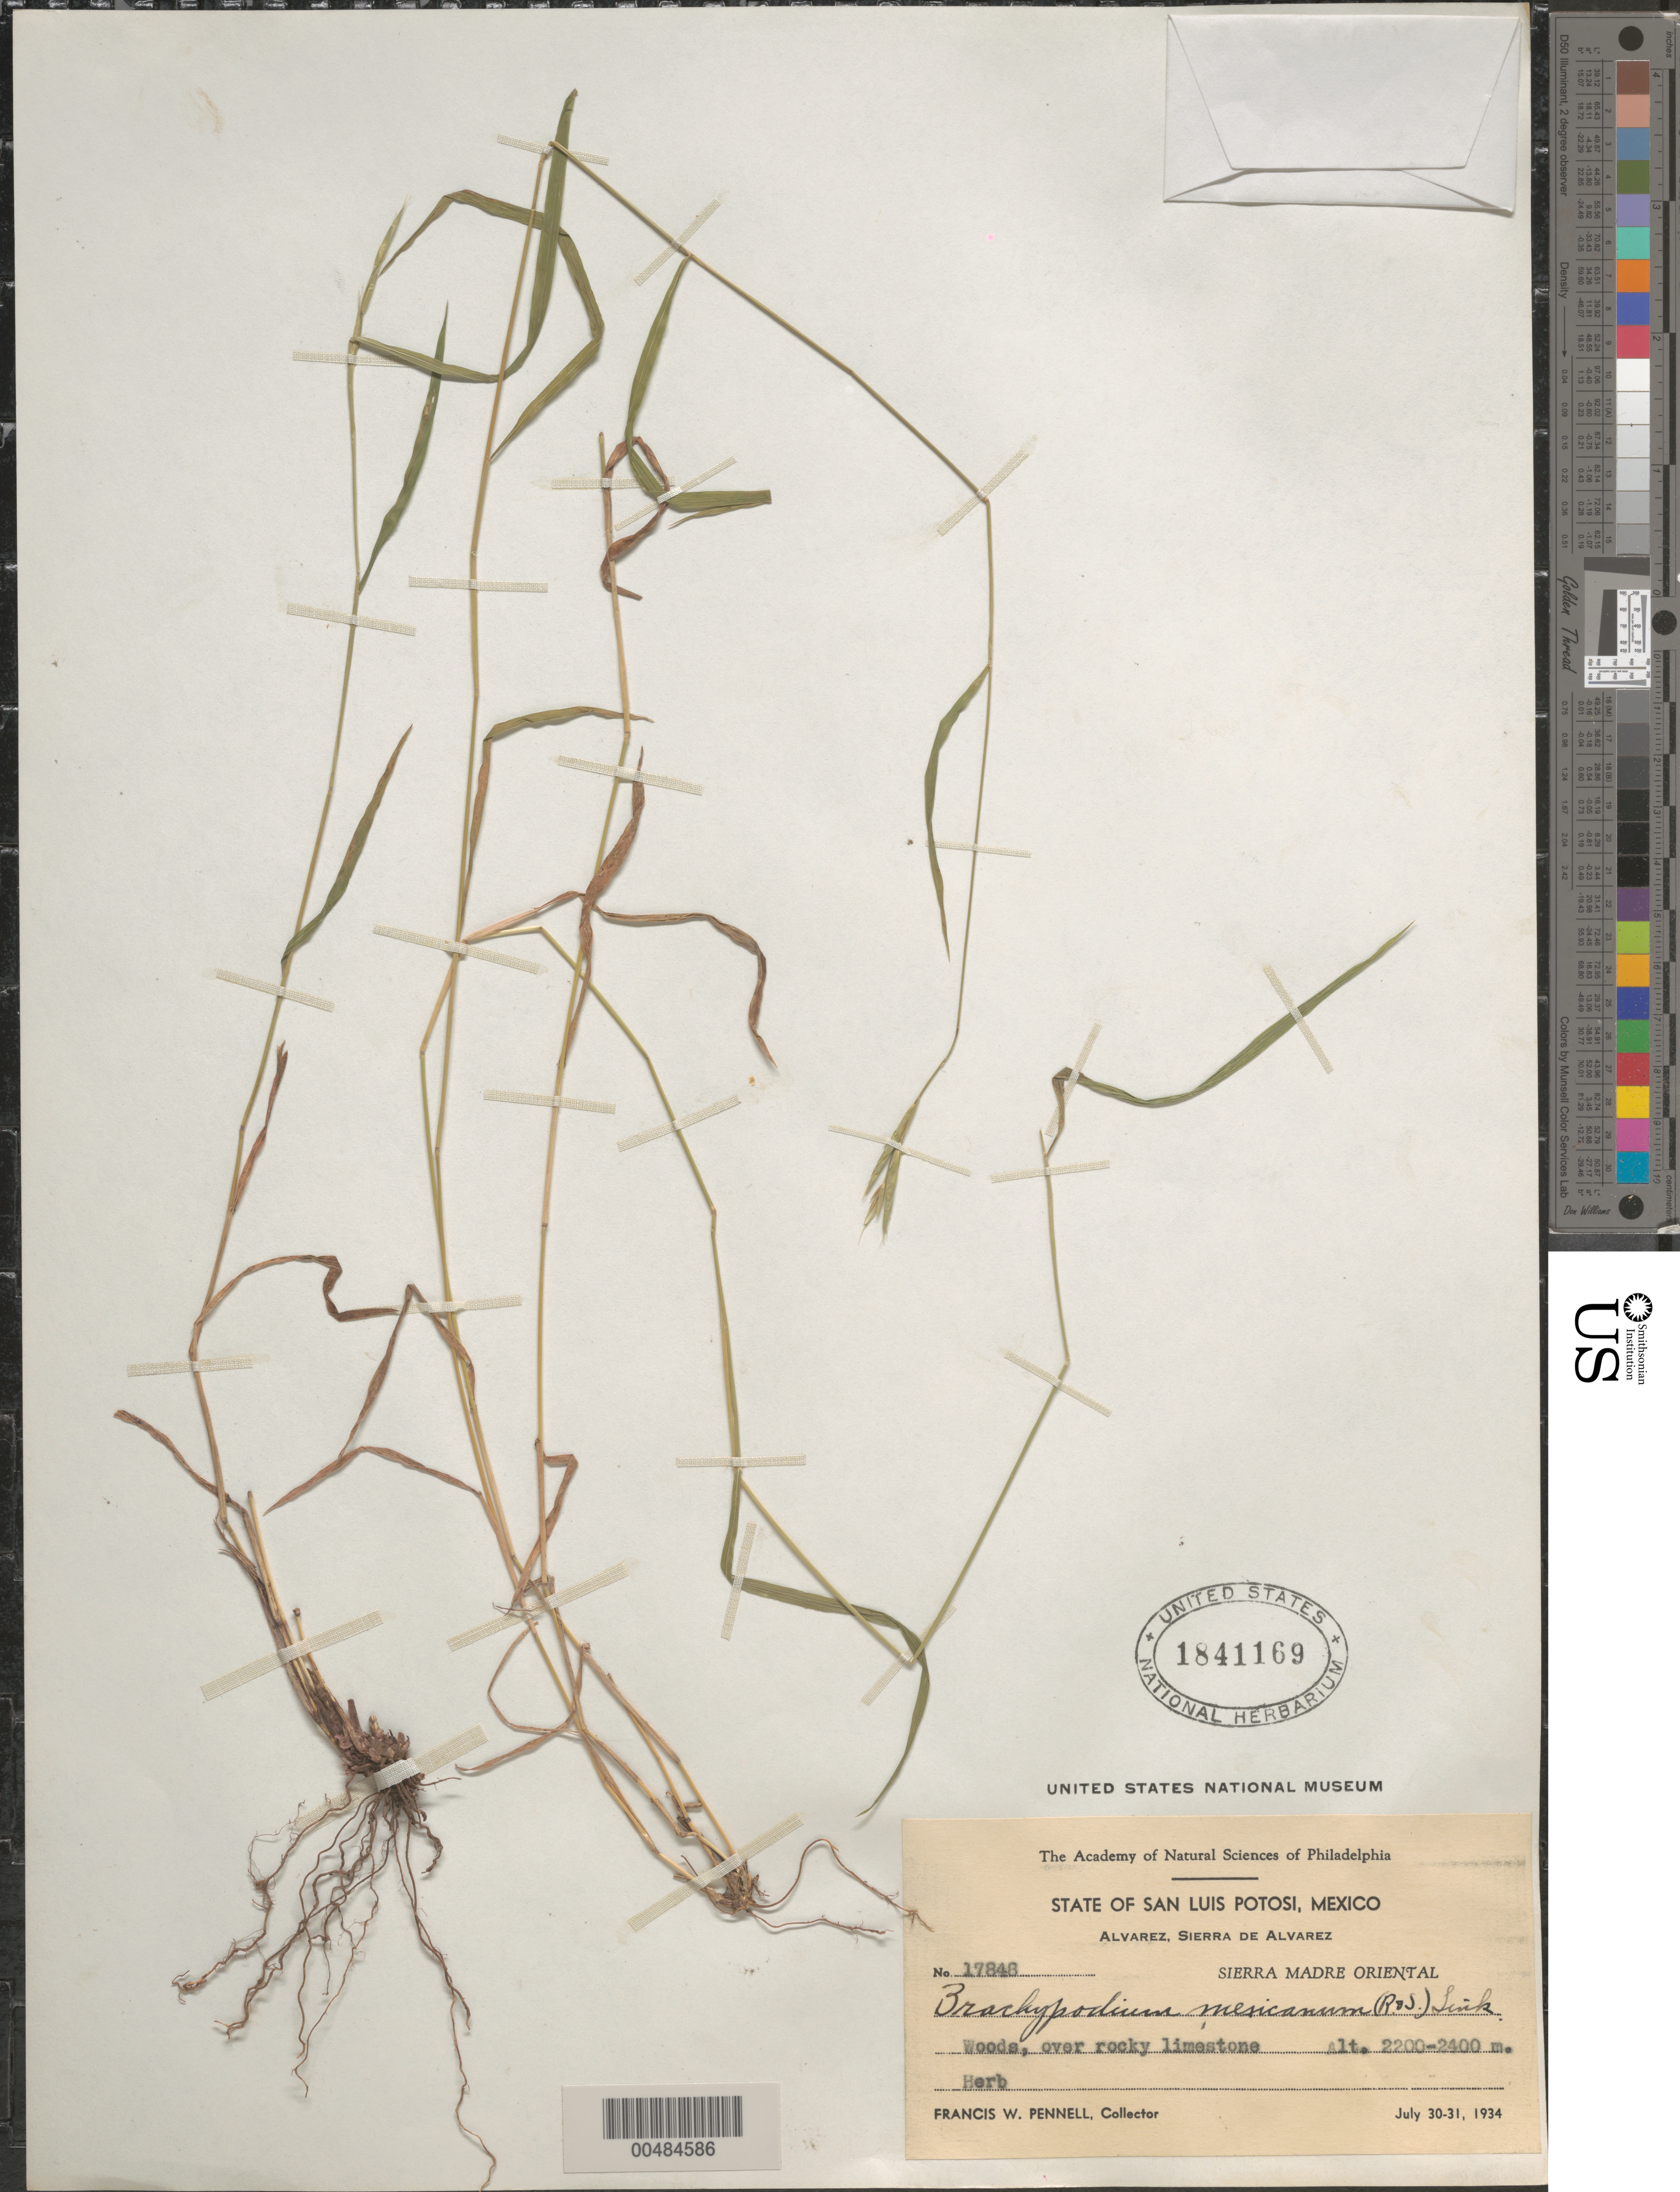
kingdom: Plantae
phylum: Tracheophyta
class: Liliopsida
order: Poales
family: Poaceae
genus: Brachypodium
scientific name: Brachypodium mexicanum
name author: (Roem. & Schult.) Link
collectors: F. W. Pennell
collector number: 17848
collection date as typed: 30 Jul 1934 to 31 Jul 1934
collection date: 1934-07-30/1934-07-31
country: Mexico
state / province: San Luis Potosi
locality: Alvarez, Sierra de Alvarez, Sierra Madre Oriental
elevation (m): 2200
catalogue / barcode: US 1841169